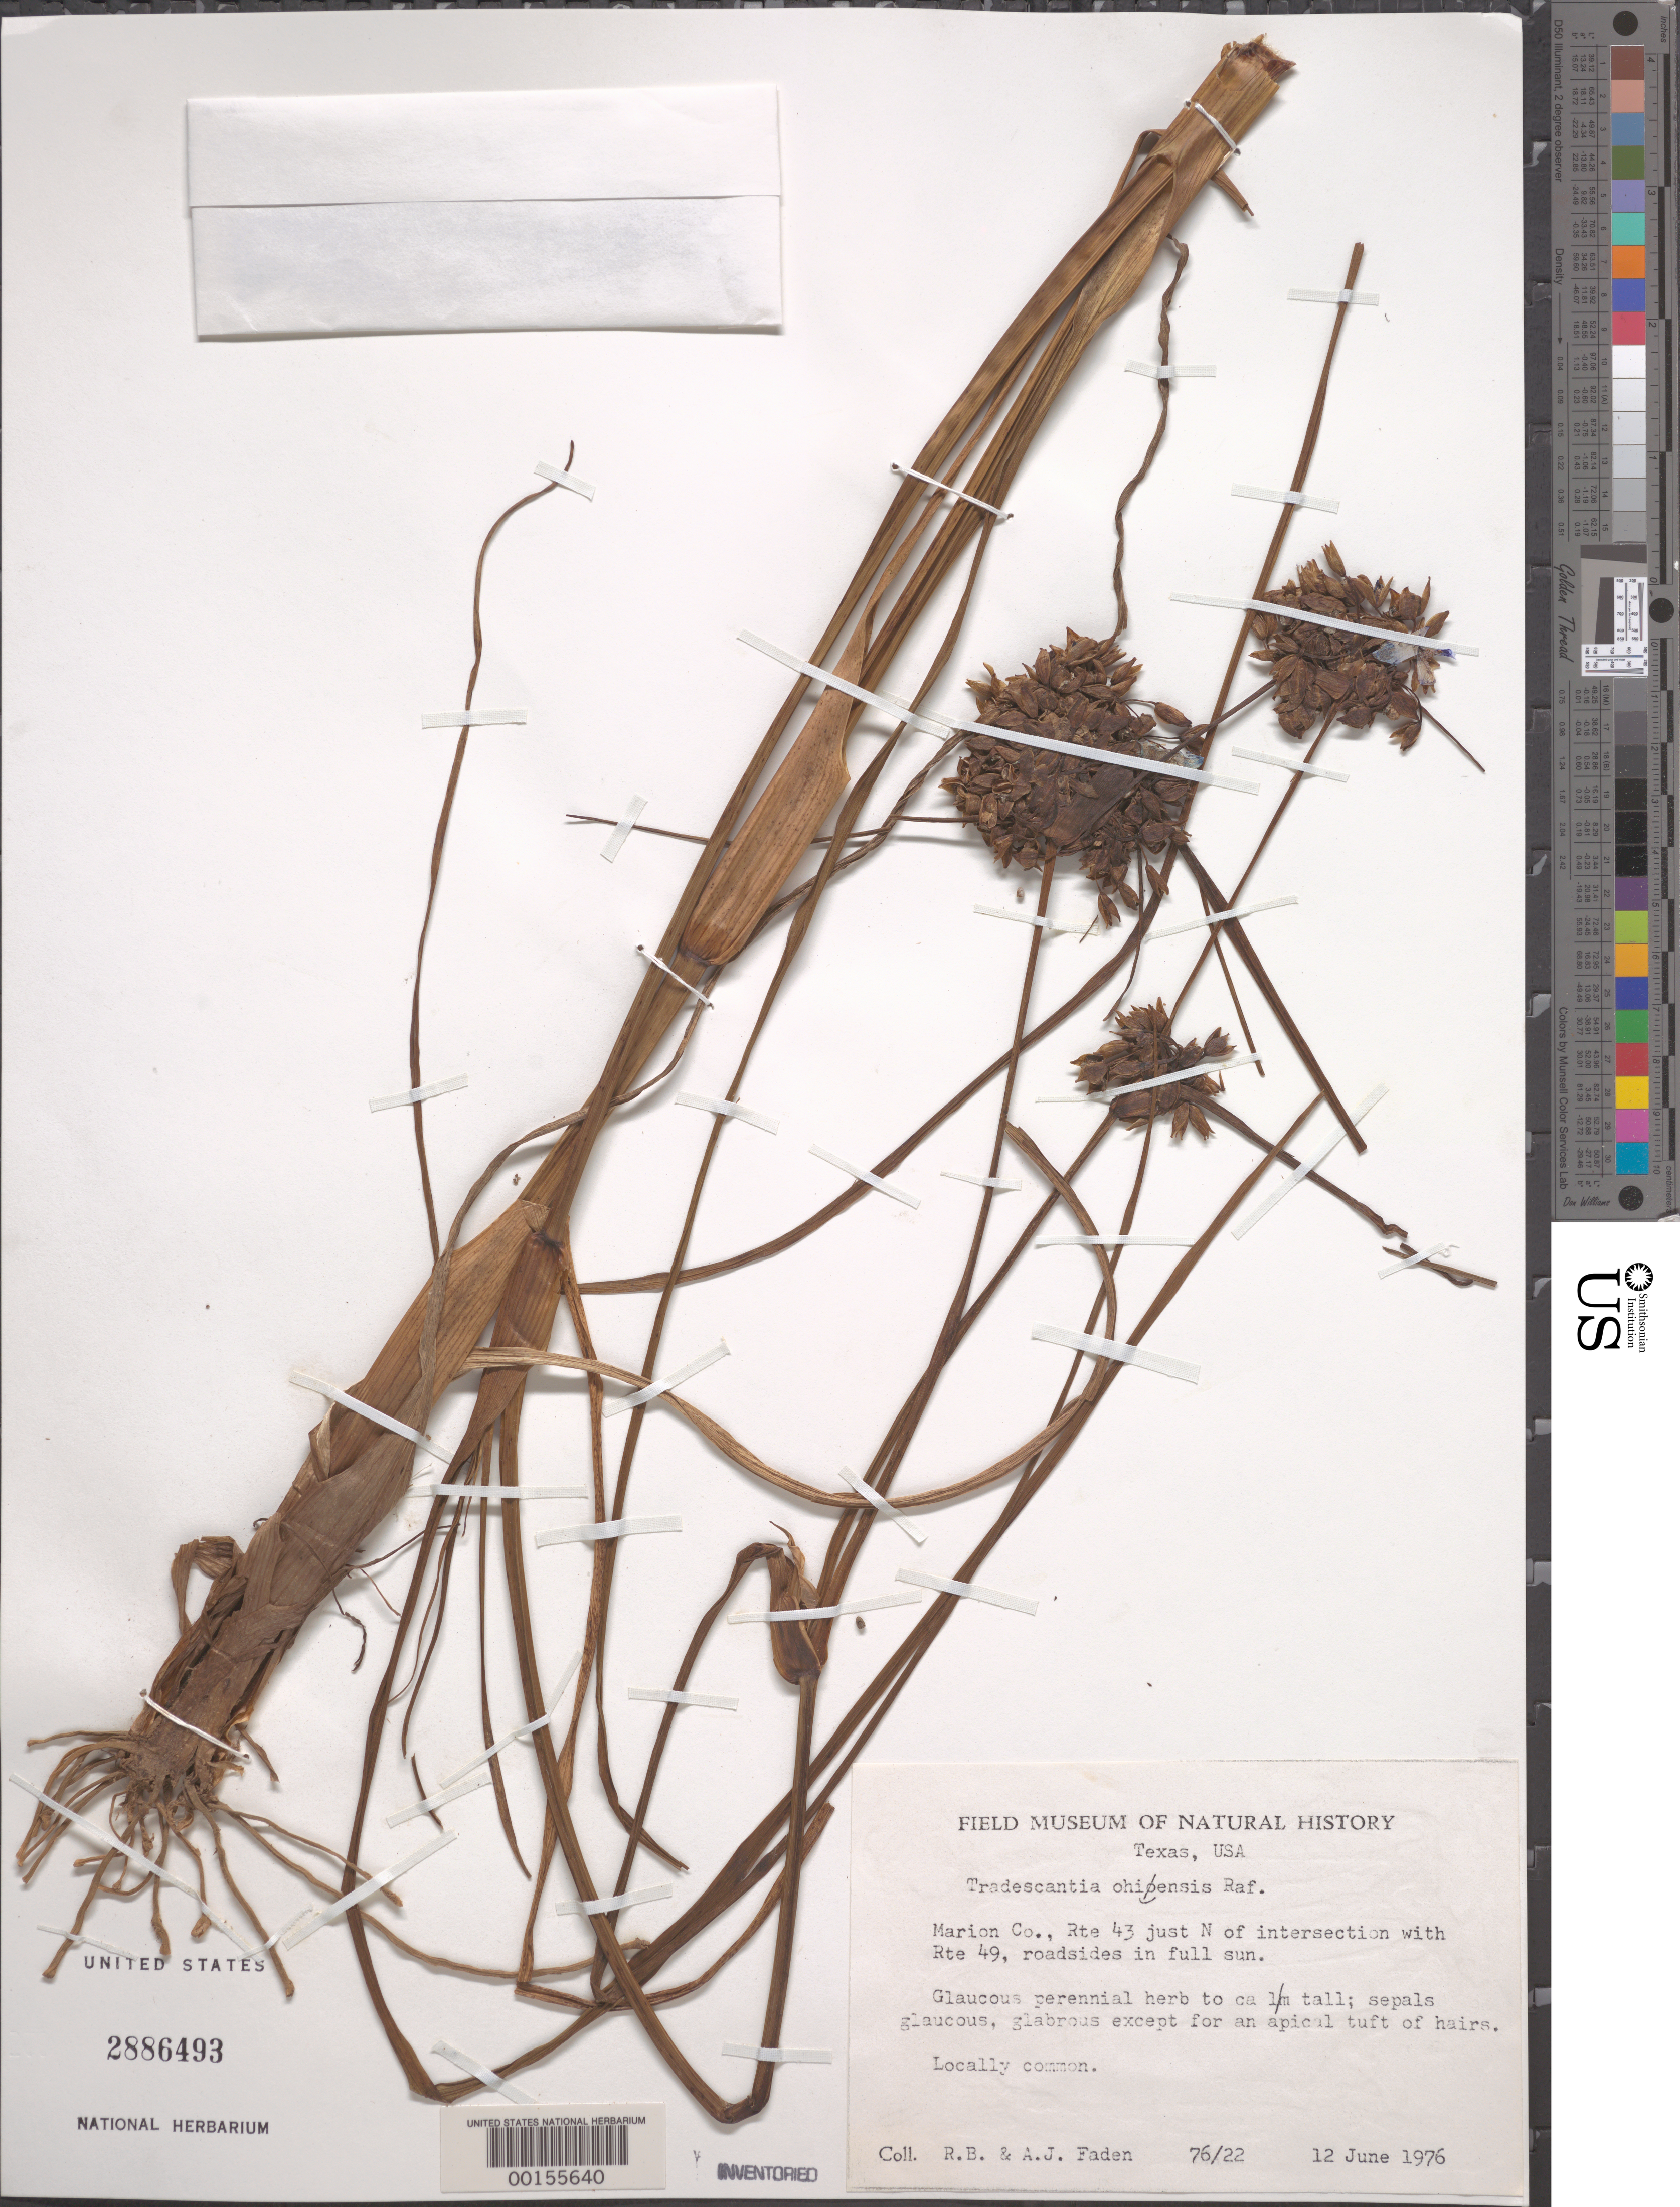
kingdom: Plantae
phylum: Tracheophyta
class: Liliopsida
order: Commelinales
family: Commelinaceae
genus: Tradescantia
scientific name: Tradescantia ohiensis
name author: Raf.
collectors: R. B. Faden & A. J. Faden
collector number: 76/22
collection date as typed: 12 Jun 1976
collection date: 1976-06-12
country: United States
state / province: Texas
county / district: Marion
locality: Rte 43, n of intersection of rte 49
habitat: Roadsides in full sun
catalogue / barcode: US 2886493